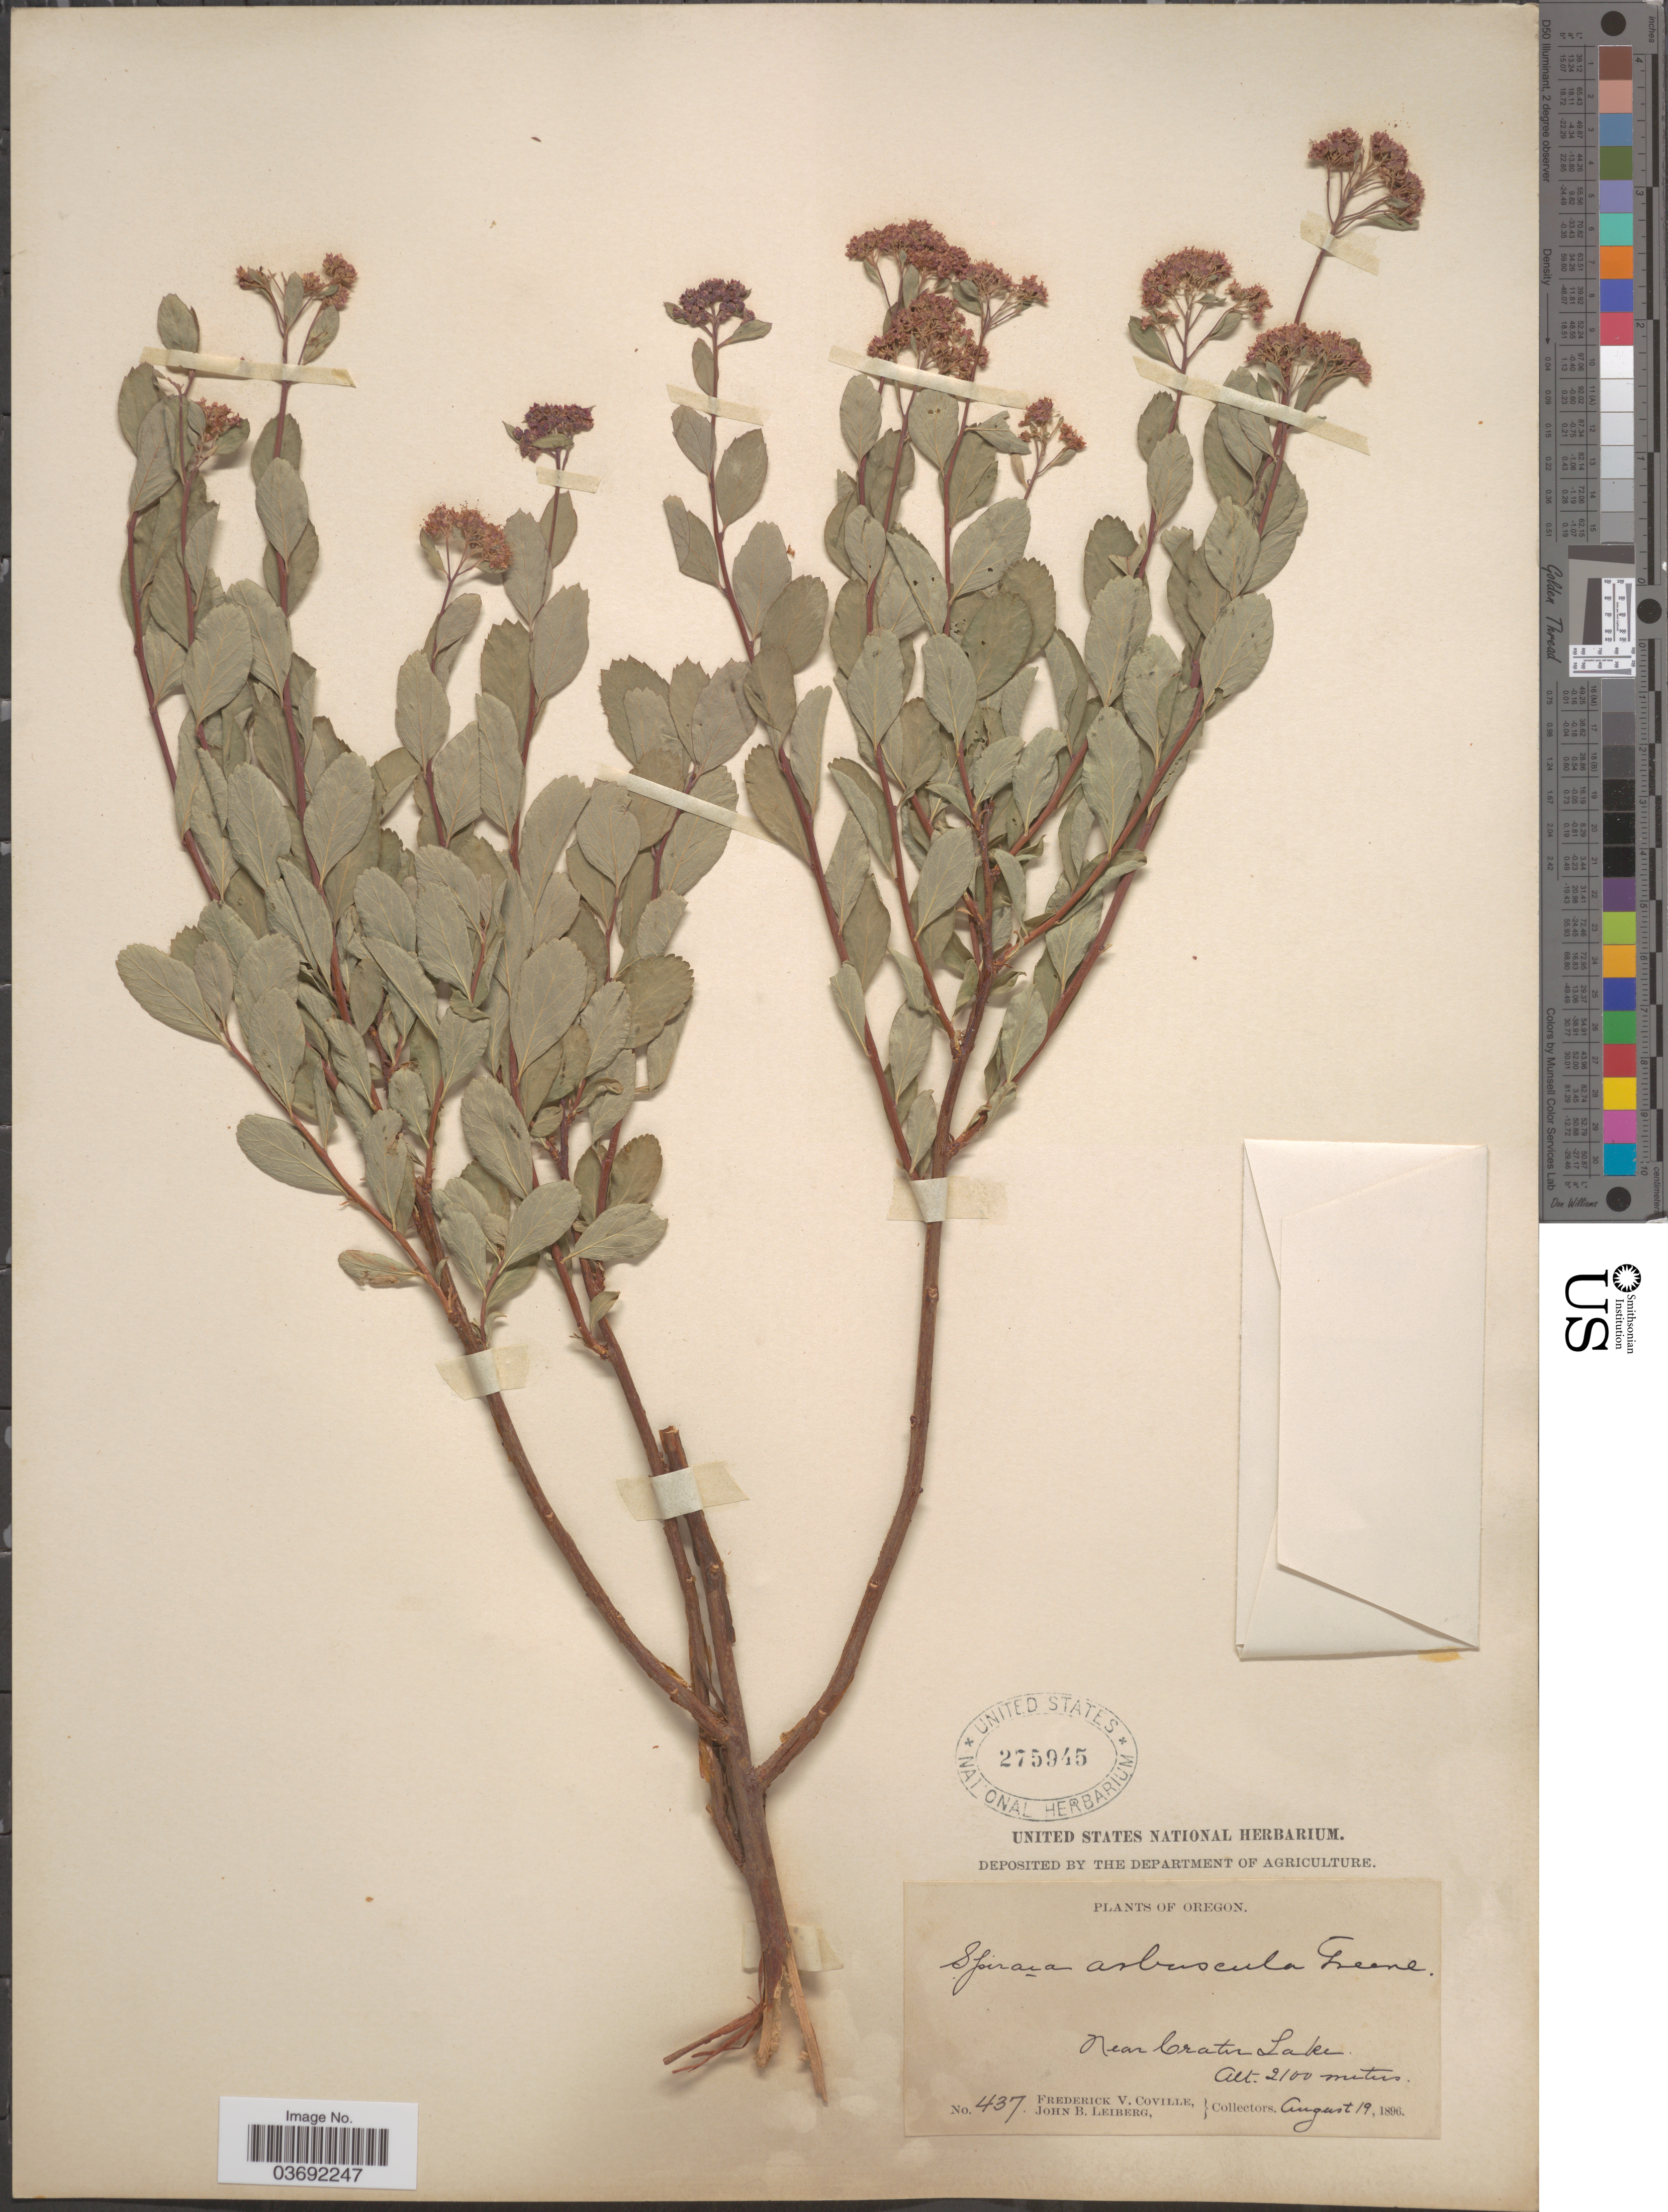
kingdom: Plantae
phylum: Tracheophyta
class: Magnoliopsida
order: Rosales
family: Rosaceae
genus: Spiraea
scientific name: Spiraea densiflora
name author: Nutt. ex Greenm.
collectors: F. V. Coville & J. B. Leiberg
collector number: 437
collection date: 1896-08-19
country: United States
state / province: Oregon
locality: Near Crater Lake.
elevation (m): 2100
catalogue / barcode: US 275945